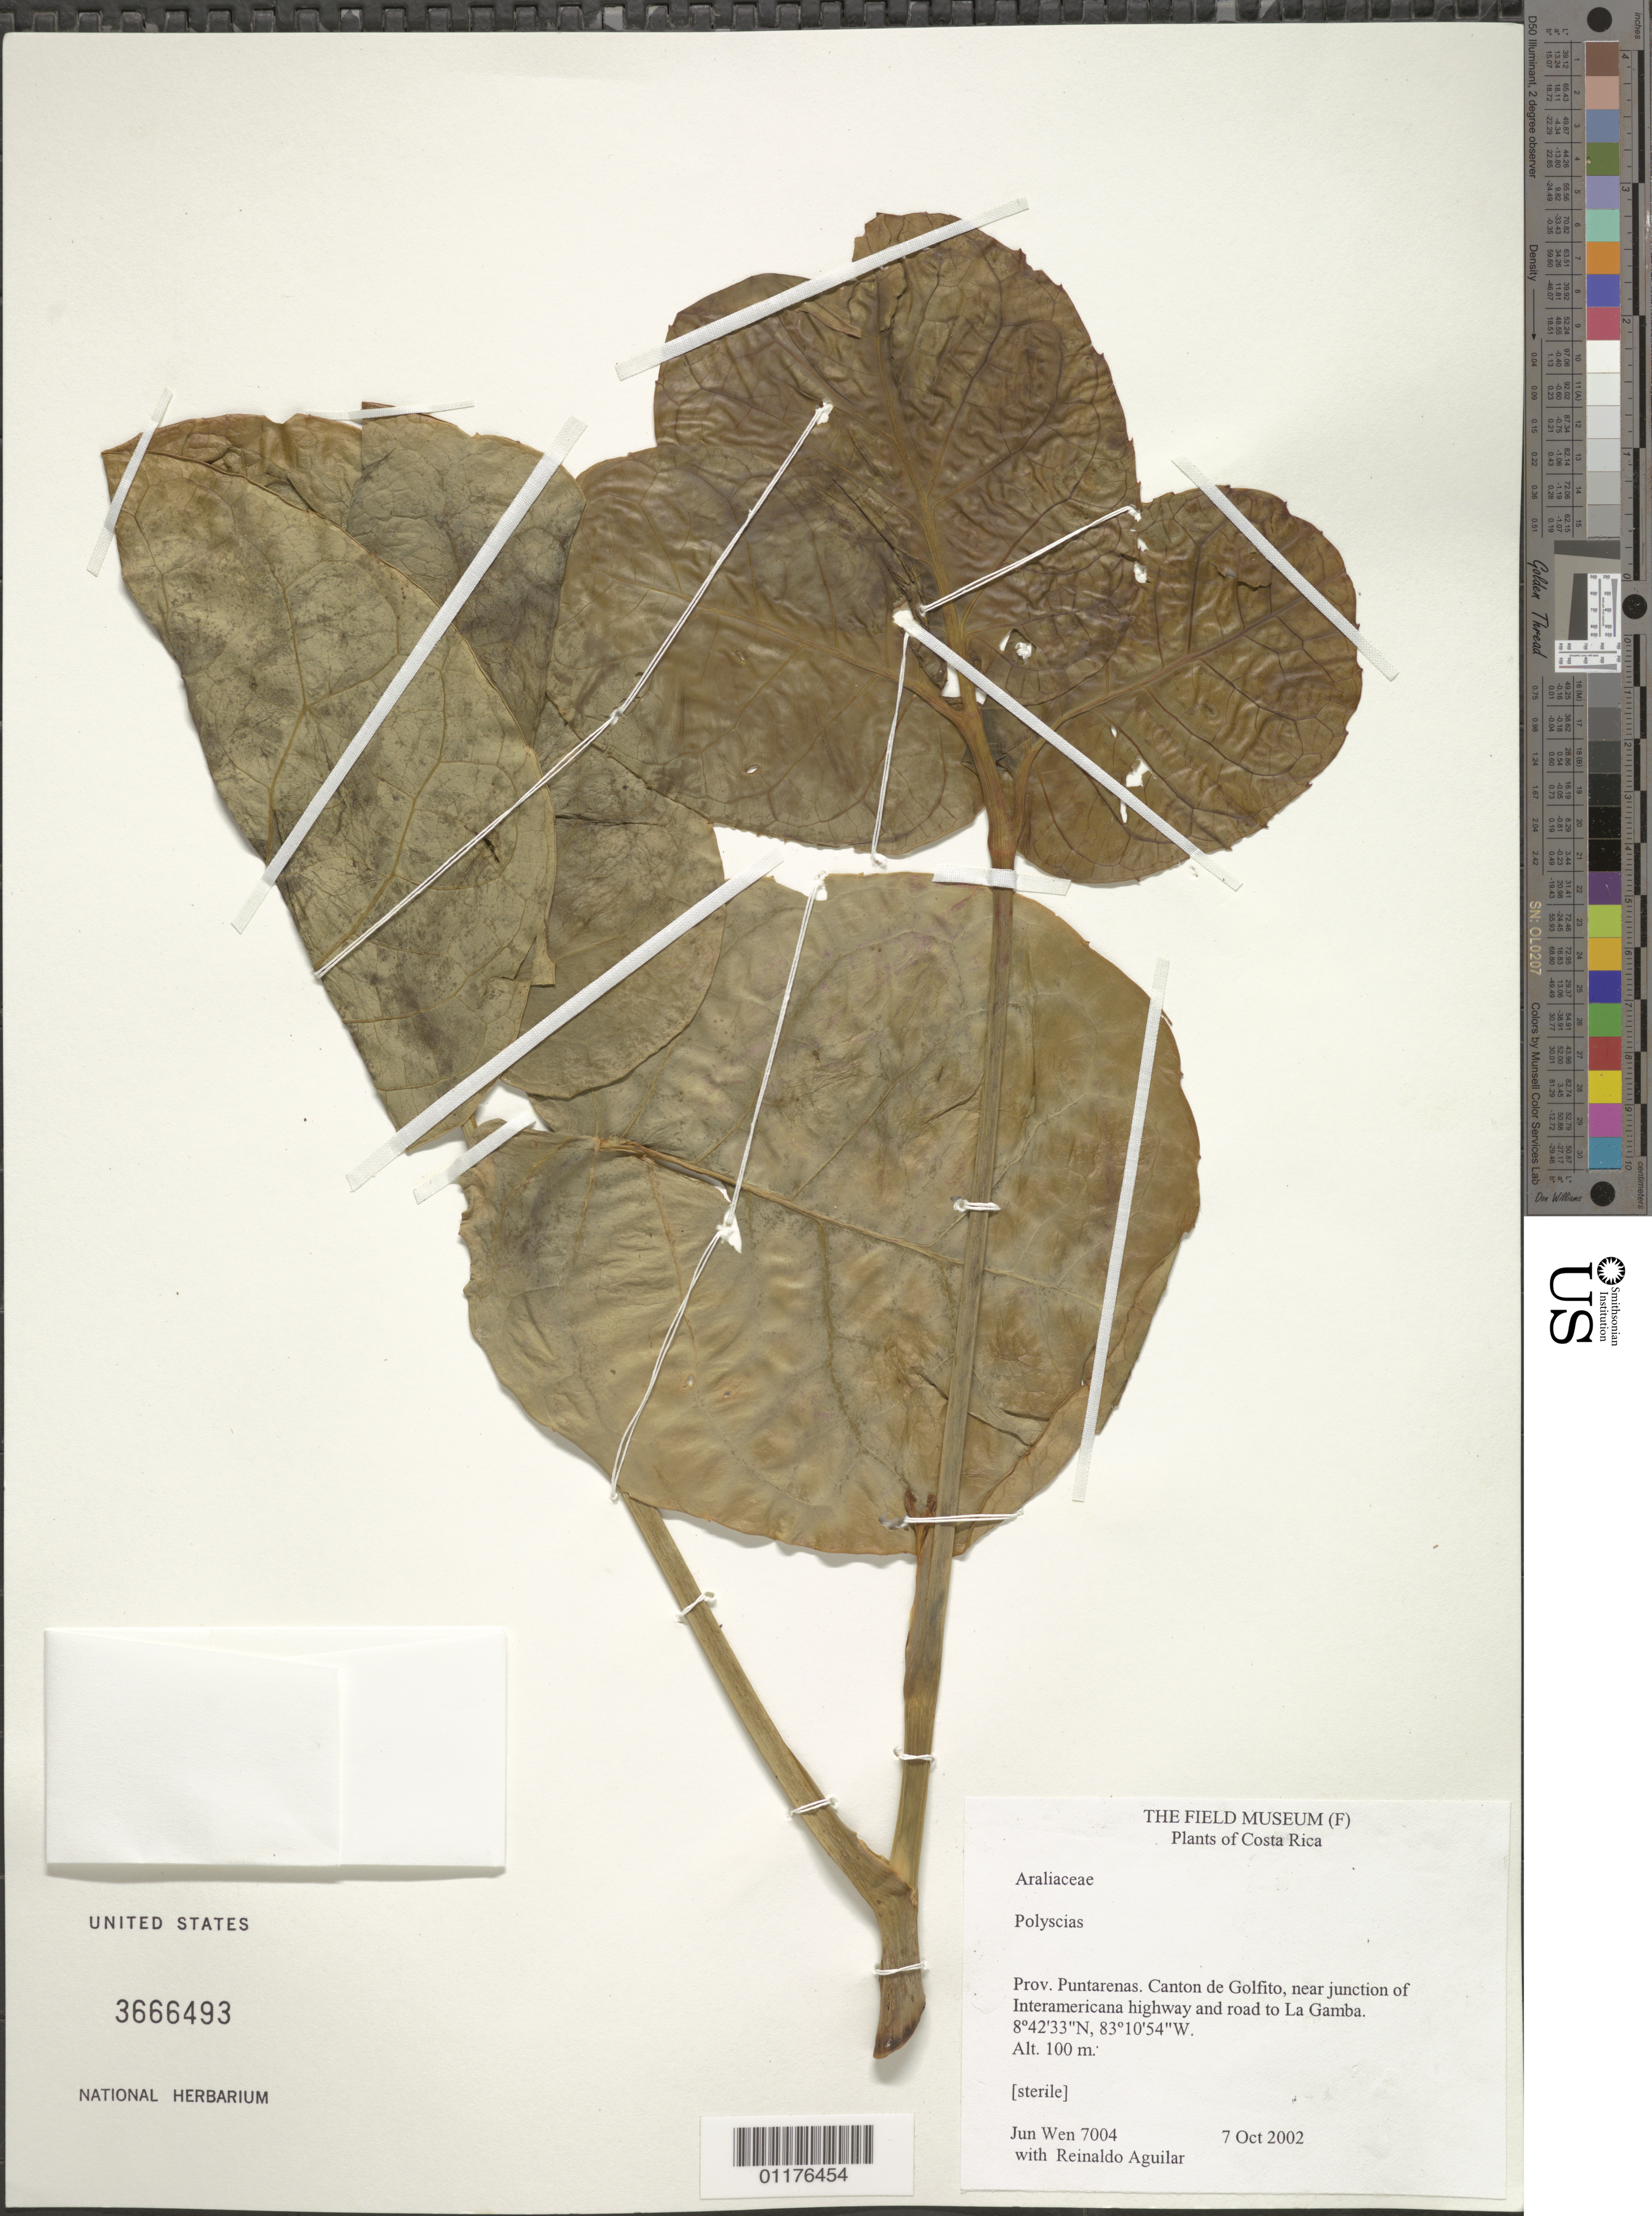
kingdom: Plantae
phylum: Tracheophyta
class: Magnoliopsida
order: Apiales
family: Araliaceae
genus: Polyscias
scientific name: Polyscias sp.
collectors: J. Wen & R. Aguilar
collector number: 7004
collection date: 2002-10-07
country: Costa Rica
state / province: Puntarenas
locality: Canton de Golfito, near junction of Interamericana highway and road to La Gamba.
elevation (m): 100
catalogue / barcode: US 3666493